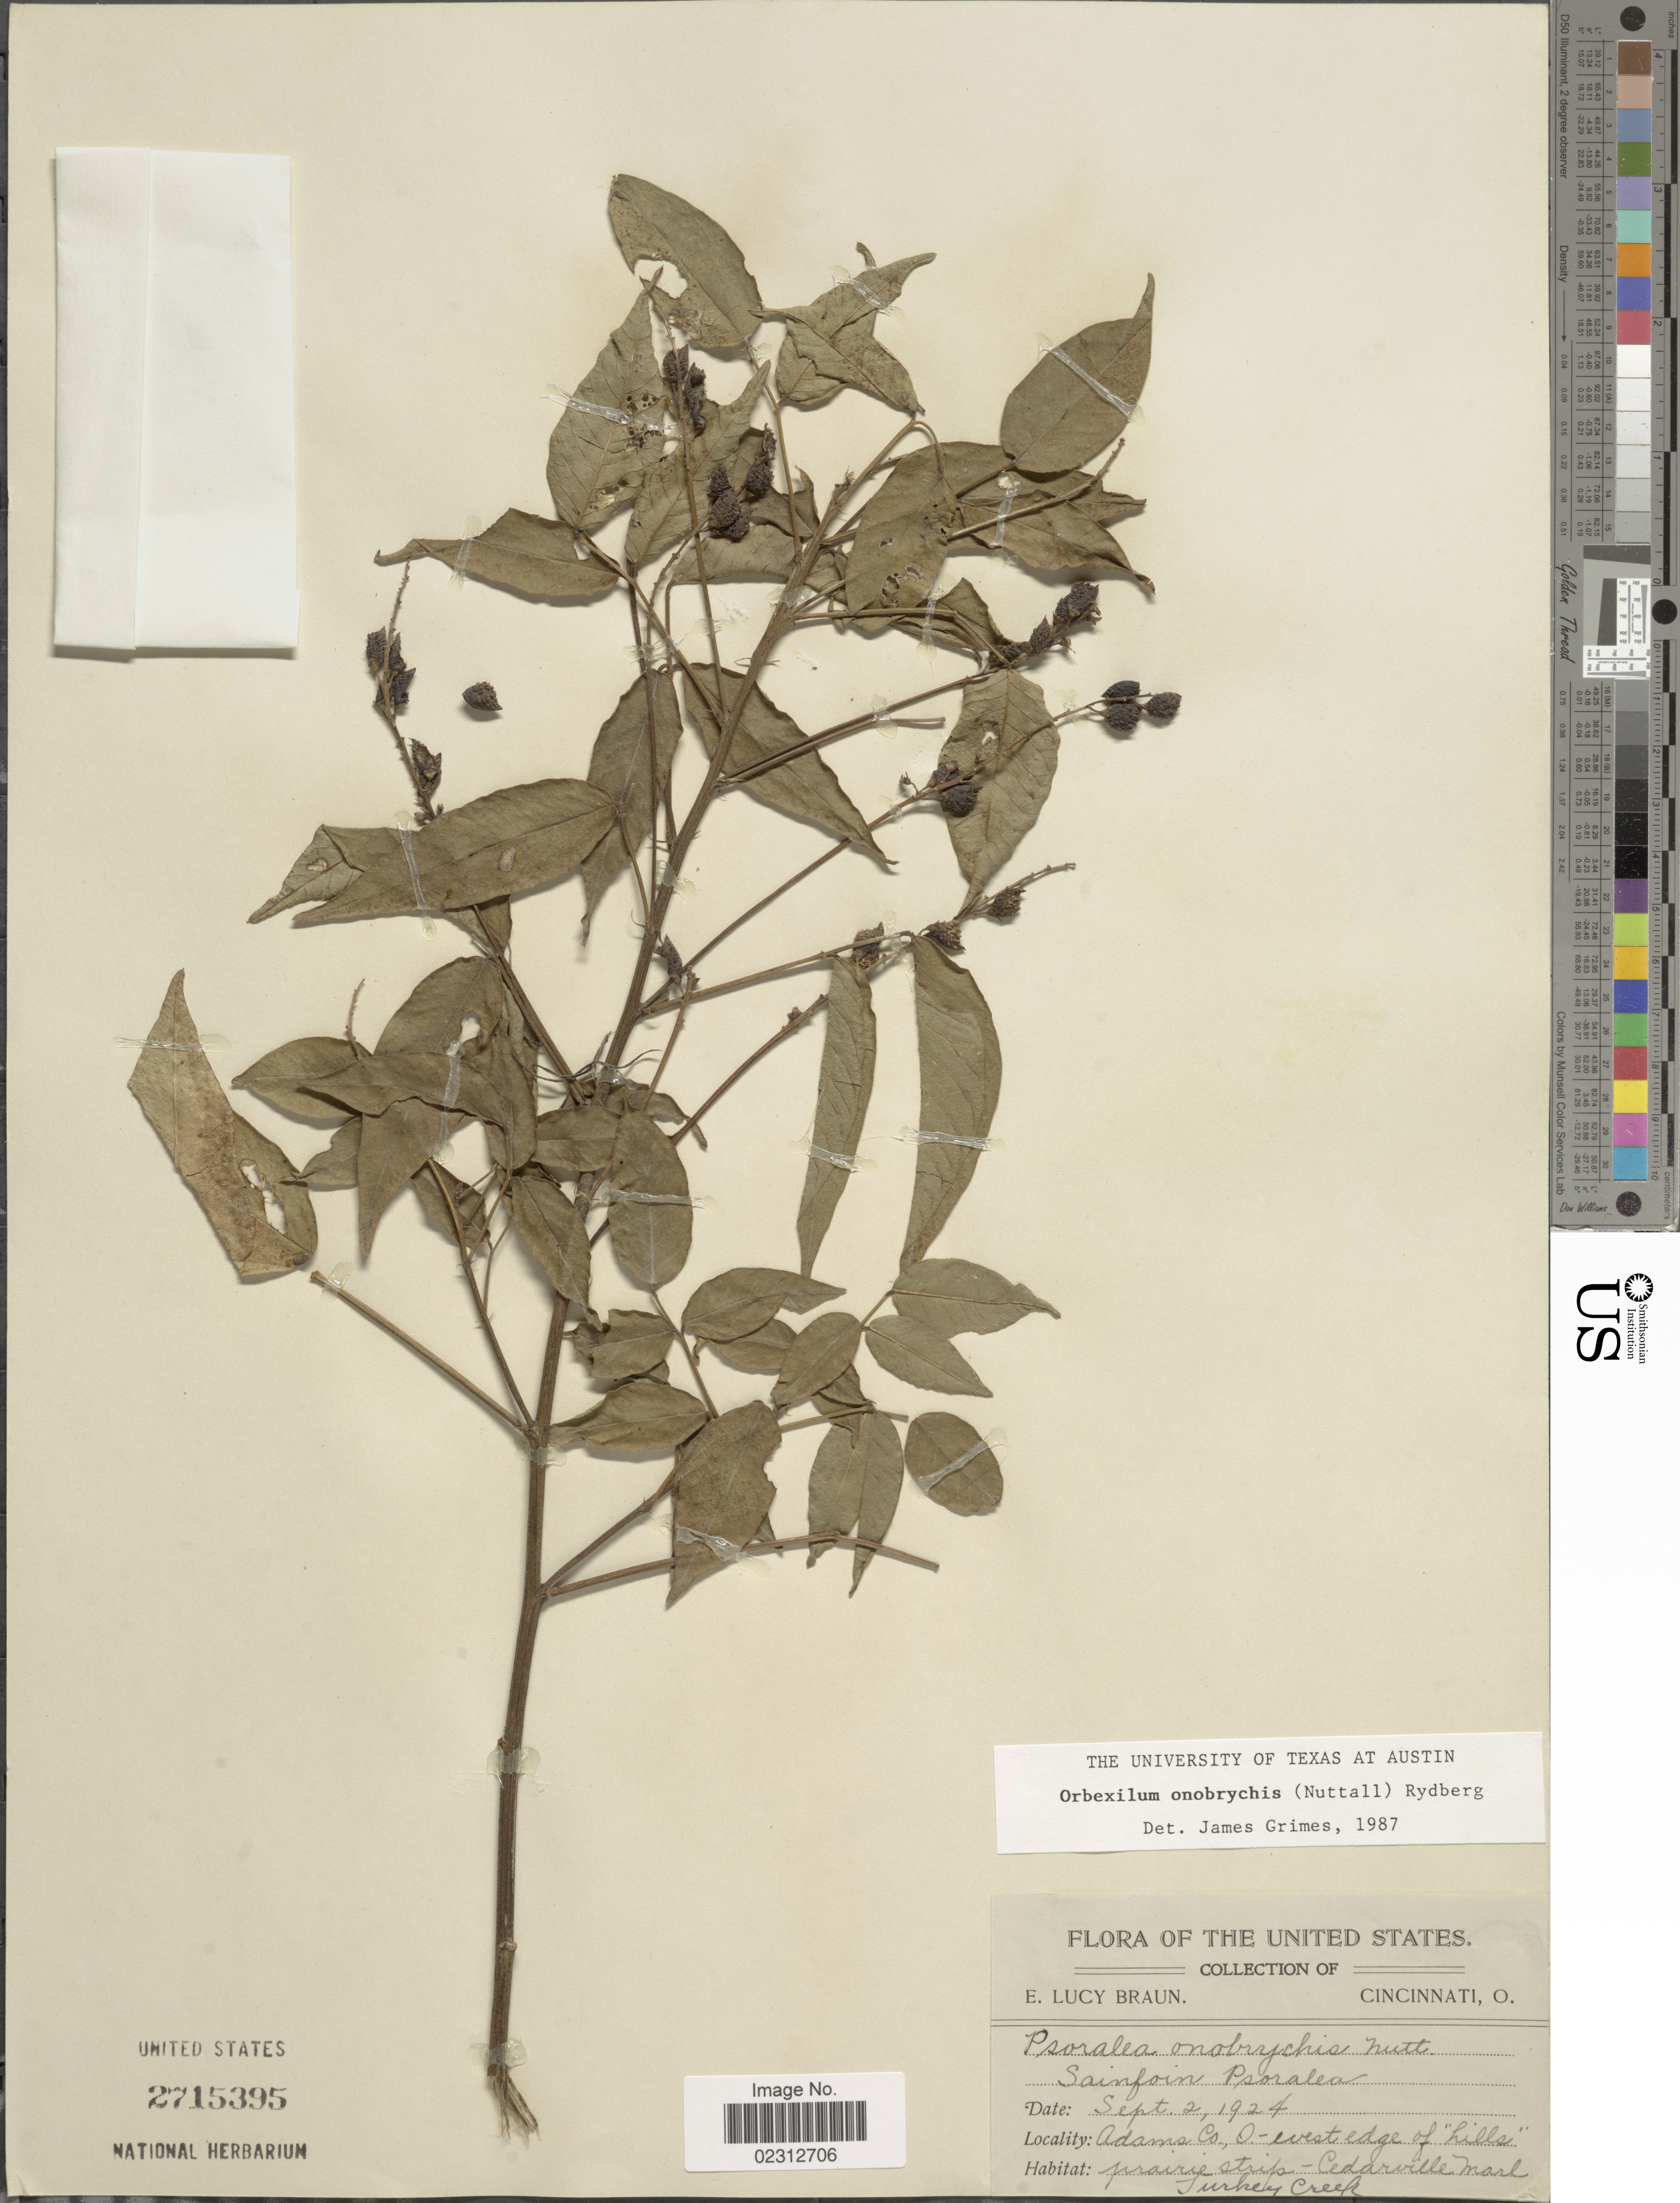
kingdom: Plantae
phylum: Tracheophyta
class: Magnoliopsida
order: Fabales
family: Fabaceae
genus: Orbexilum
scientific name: Orbexilum onobrychis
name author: (Nutt.) Rydb.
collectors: E. L. Braun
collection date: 1924-09-02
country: United States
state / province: Ohio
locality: Adams Co. O., Turkey Creek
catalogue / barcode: US 2715395